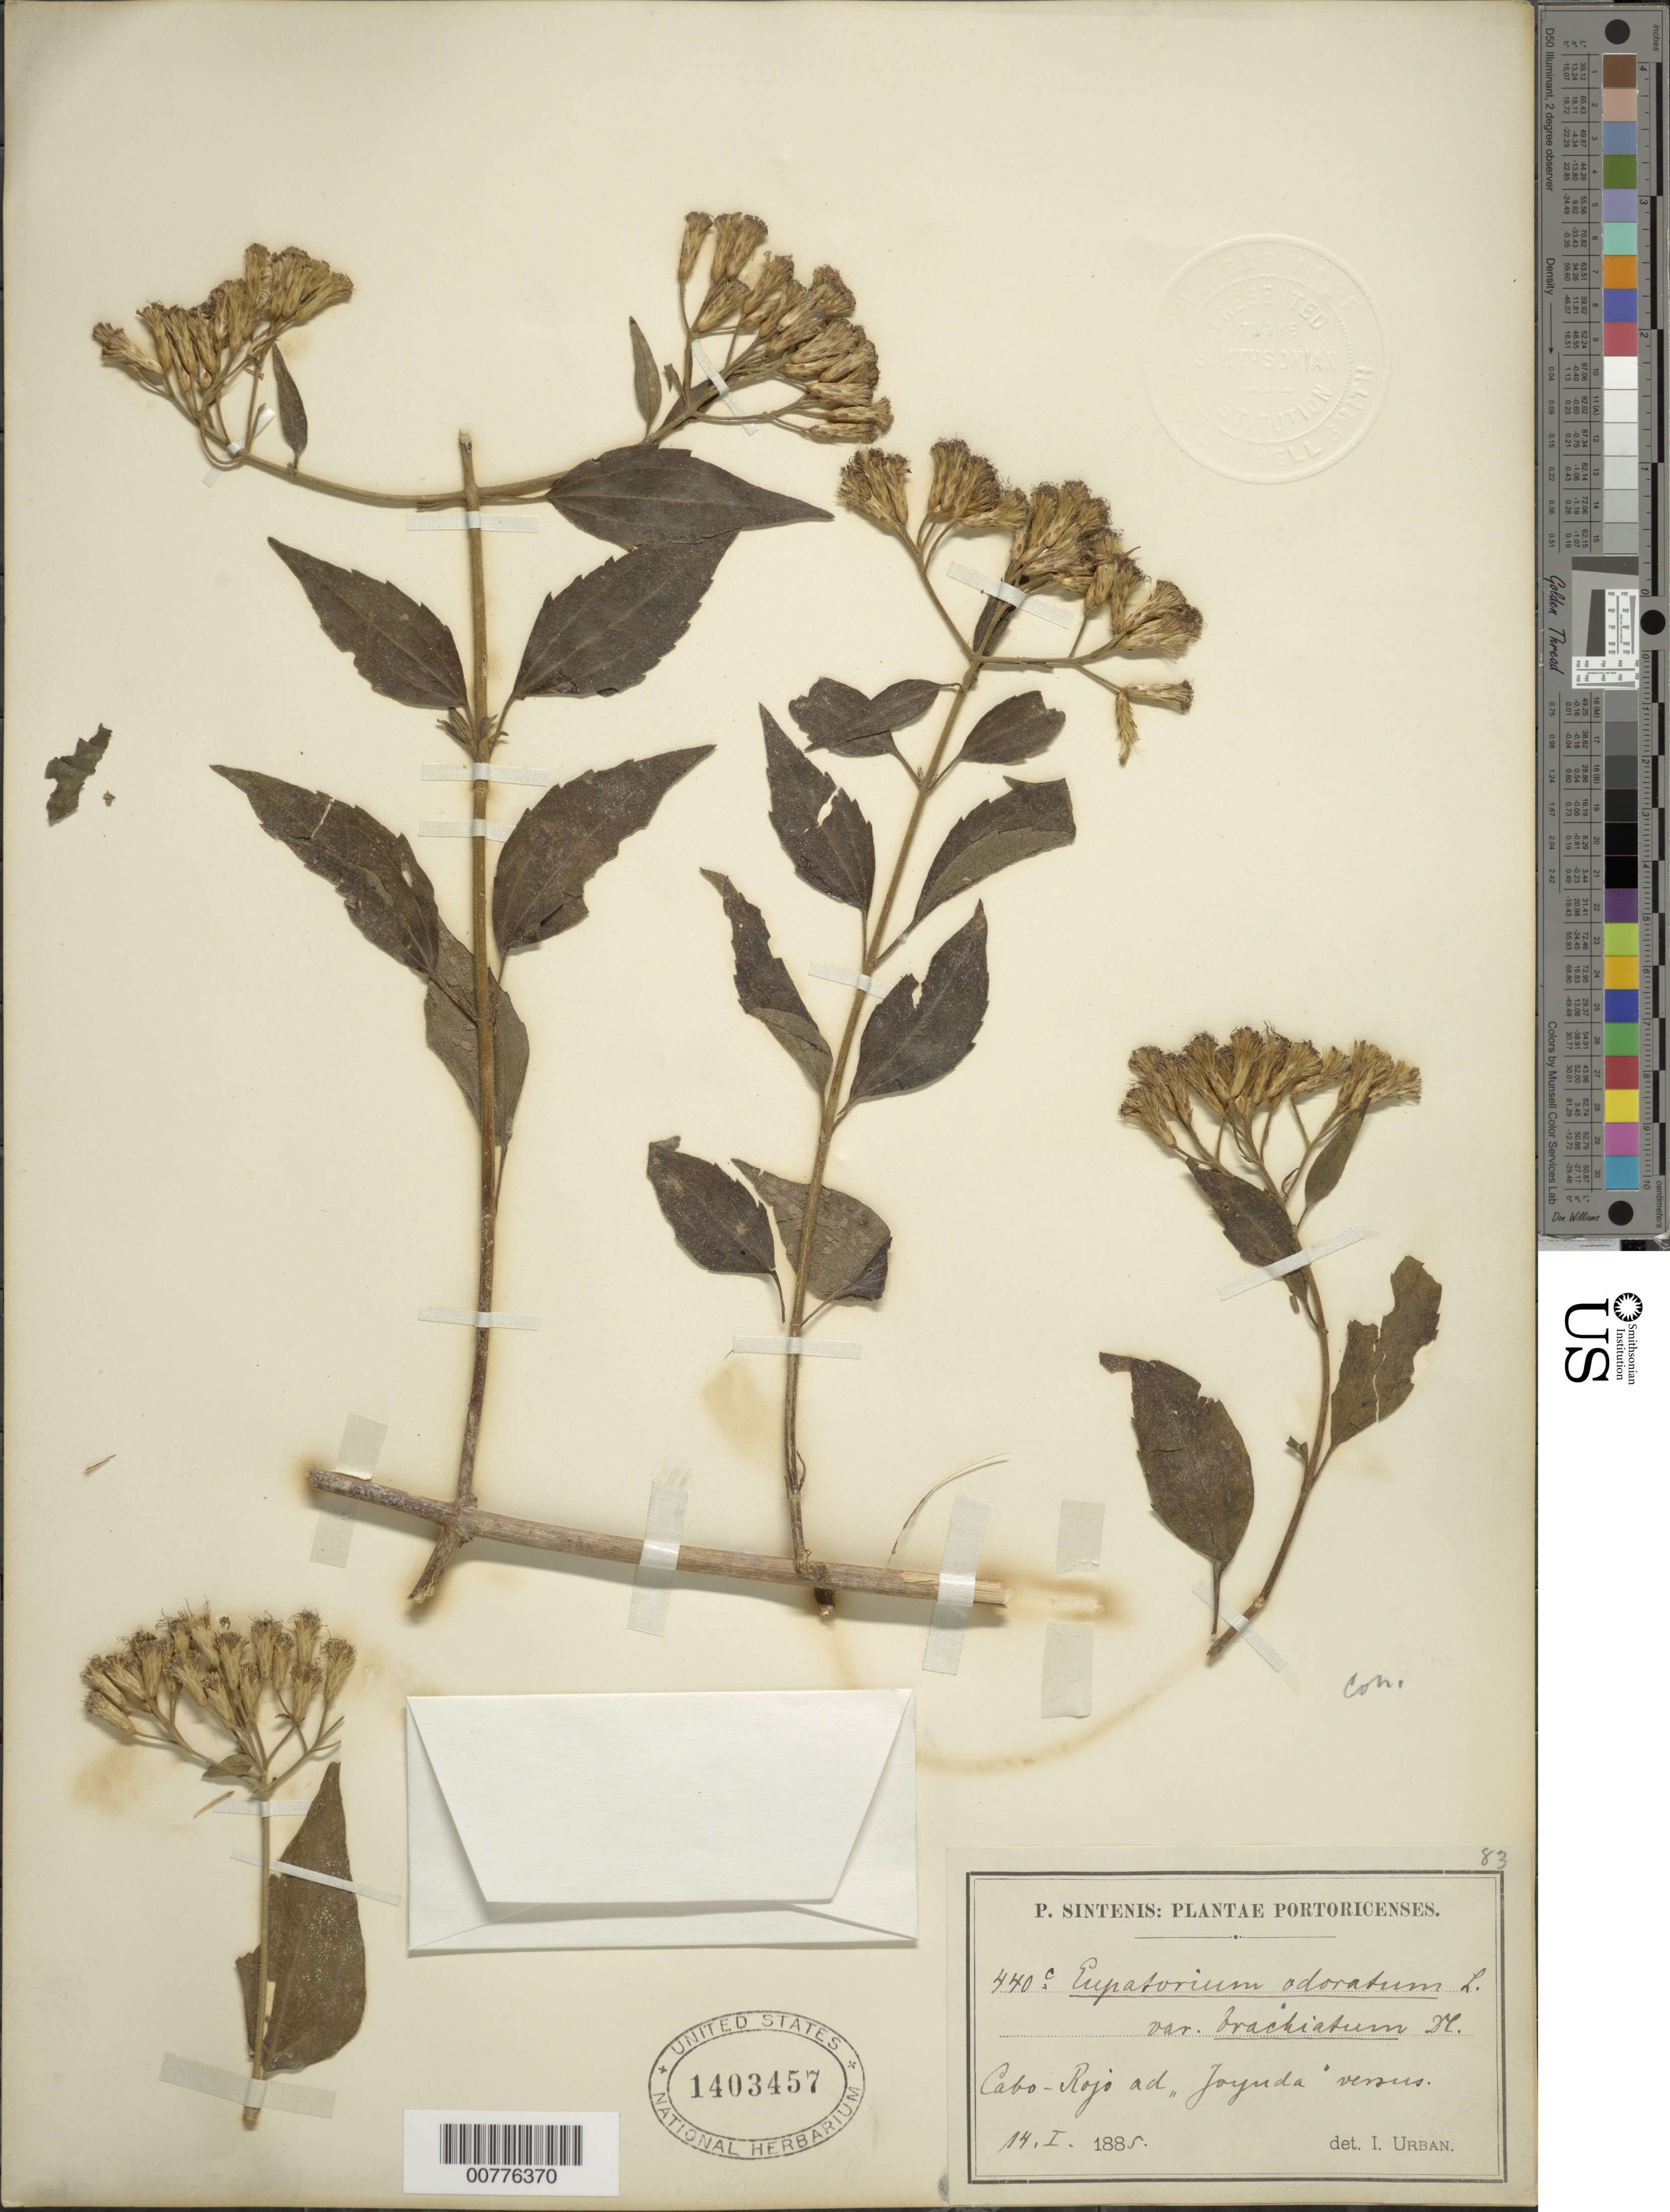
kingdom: Plantae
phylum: Tracheophyta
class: Magnoliopsida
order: Asterales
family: Asteraceae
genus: Chromolaena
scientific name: Chromolaena odorata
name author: (L.) R.M. King & H. Rob.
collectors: P. Sintenis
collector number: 440c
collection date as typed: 14 Jan 1885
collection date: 1885-01-14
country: Puerto Rico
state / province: Cabo Rojo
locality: Cabo Rojo ad Joyuda versus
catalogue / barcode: US 1403457